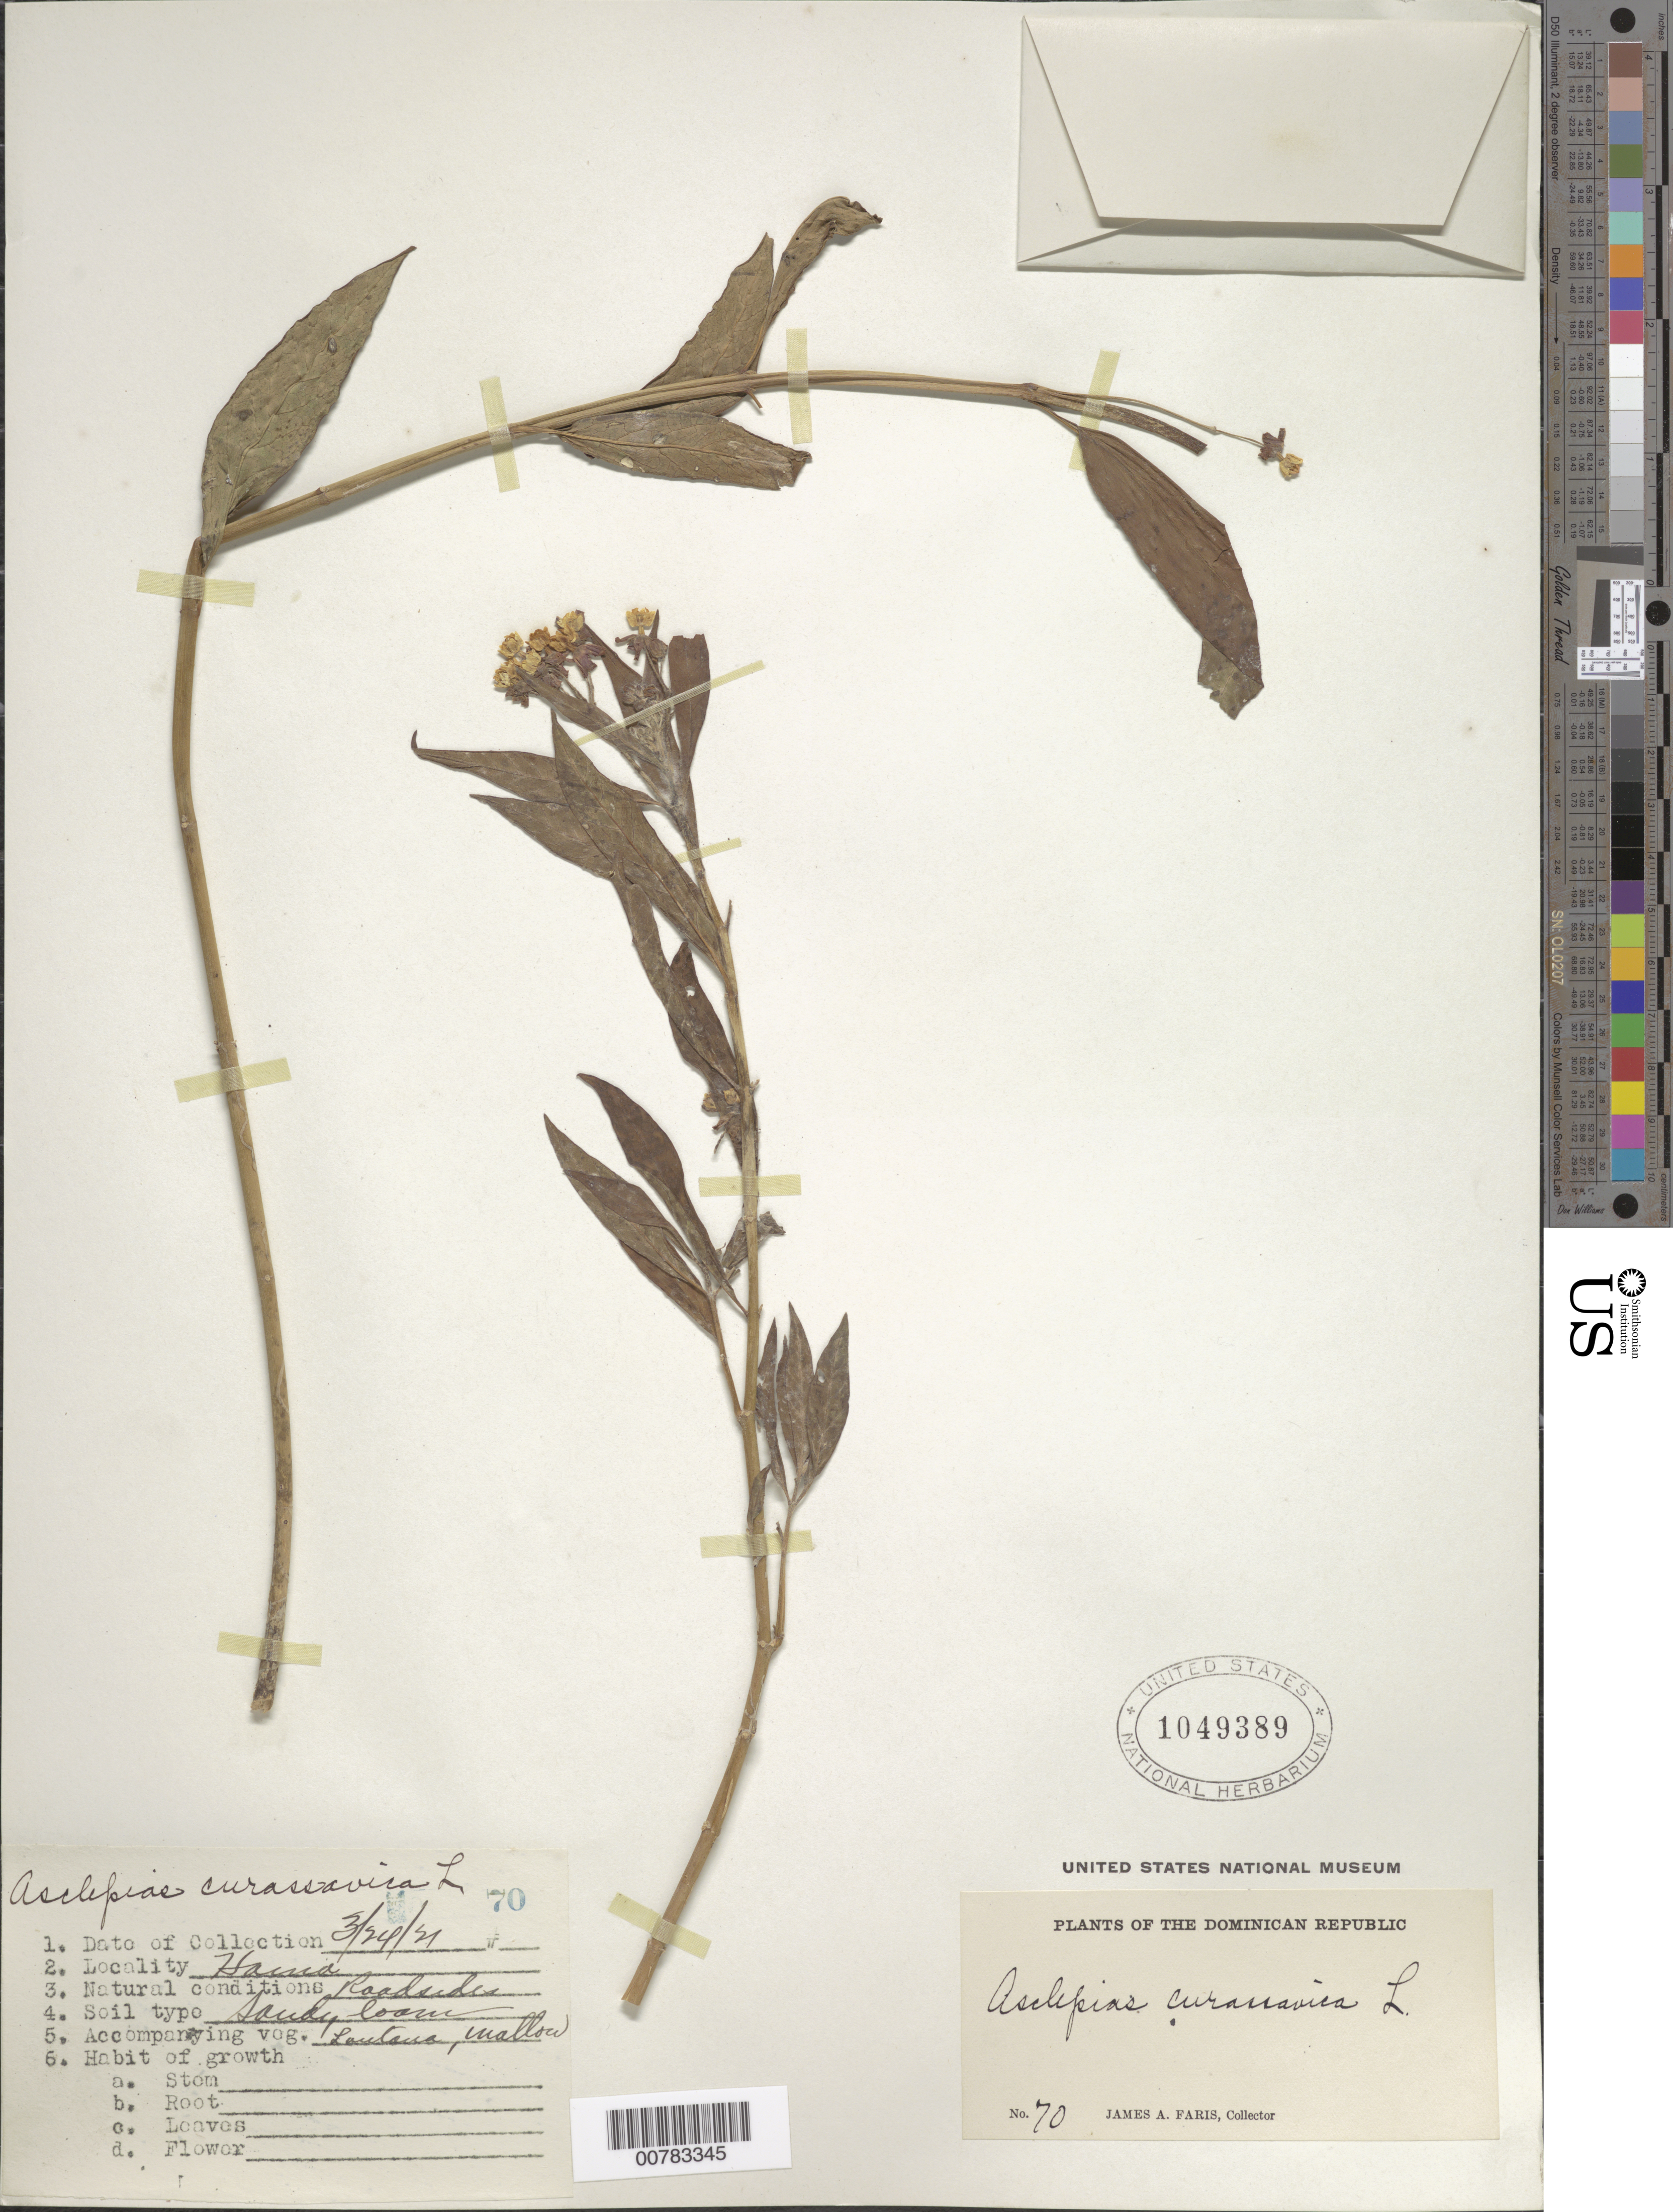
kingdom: Plantae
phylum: Tracheophyta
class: Magnoliopsida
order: Gentianales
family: Apocynaceae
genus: Asclepias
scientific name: Asclepias curassavica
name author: L.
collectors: J. Faris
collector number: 70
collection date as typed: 24 Mar 1910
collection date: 1910-03-24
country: Dominican Republic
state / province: San Cristóbal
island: Hispaniola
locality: Haina.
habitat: Roadsides, sandy loam; accompanying vegetation Lantana, Mallow.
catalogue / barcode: US 1049389